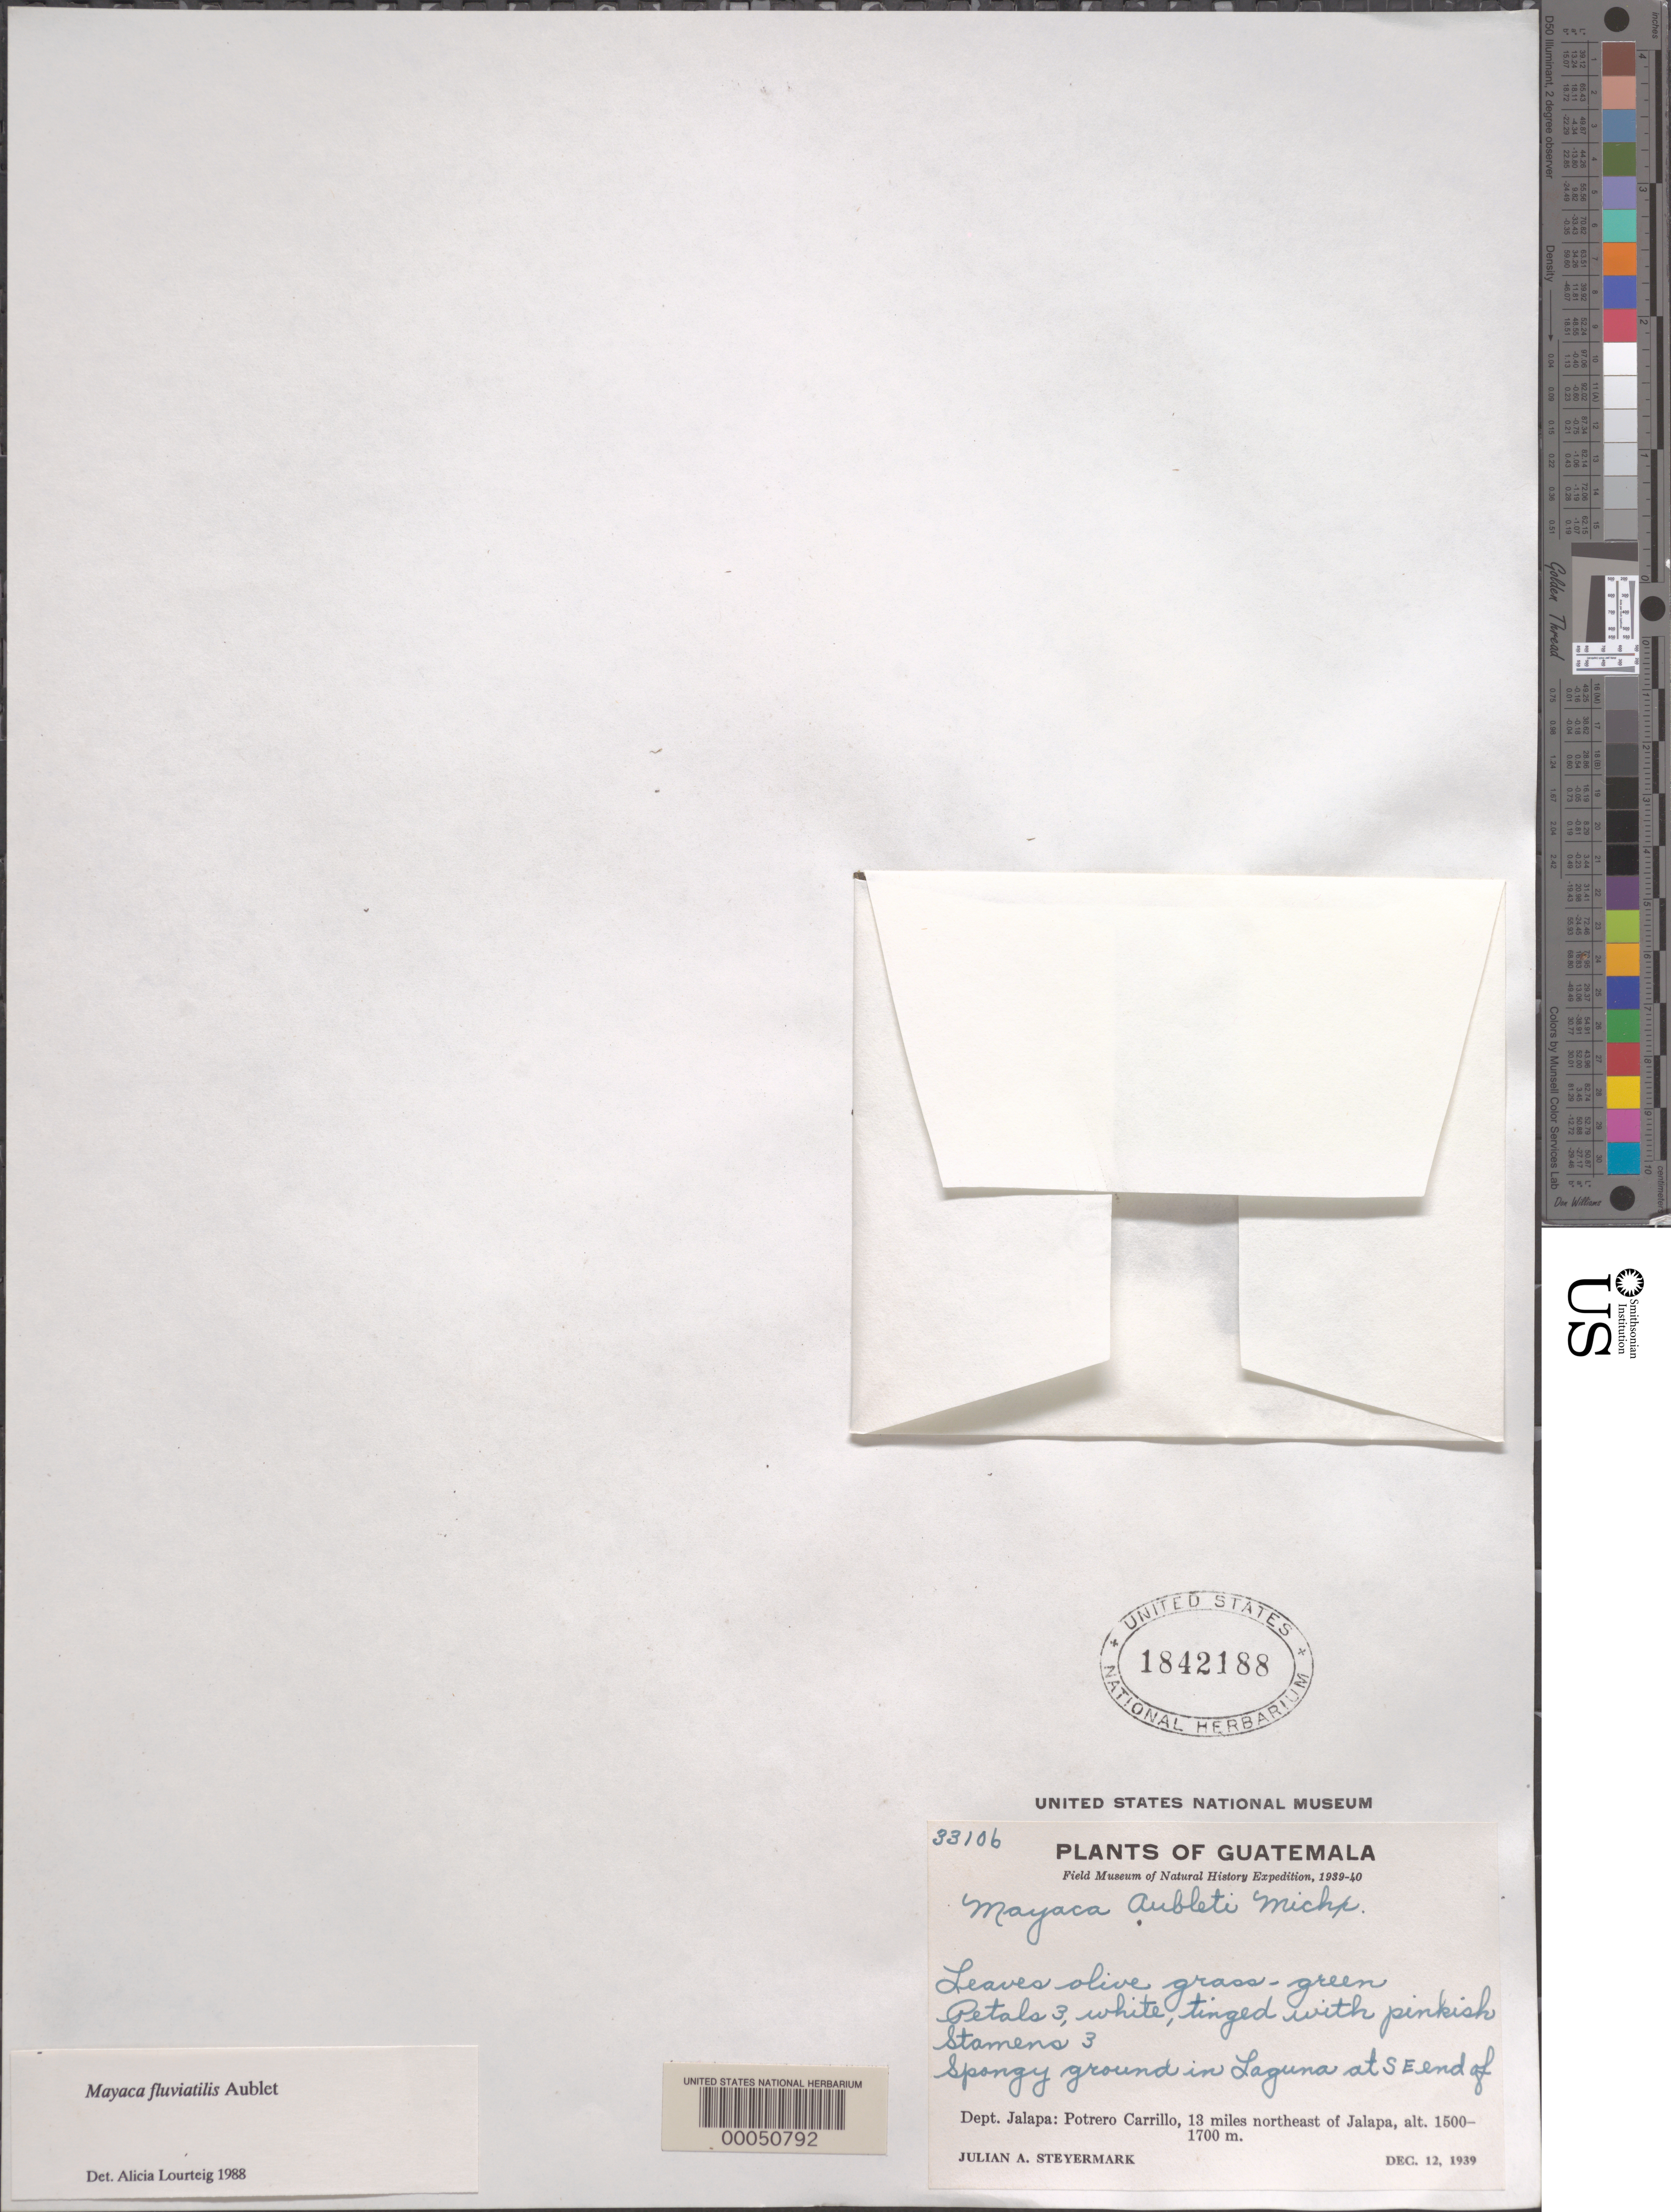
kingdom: Plantae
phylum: Tracheophyta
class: Liliopsida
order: Poales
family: Mayacaceae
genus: Mayaca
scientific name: Mayaca fluviatilis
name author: Aubl.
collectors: J. Steyermark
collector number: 33106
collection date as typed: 12 Dec 1939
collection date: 1939-12-12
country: Guatemala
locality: Jalapa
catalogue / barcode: US 1842188